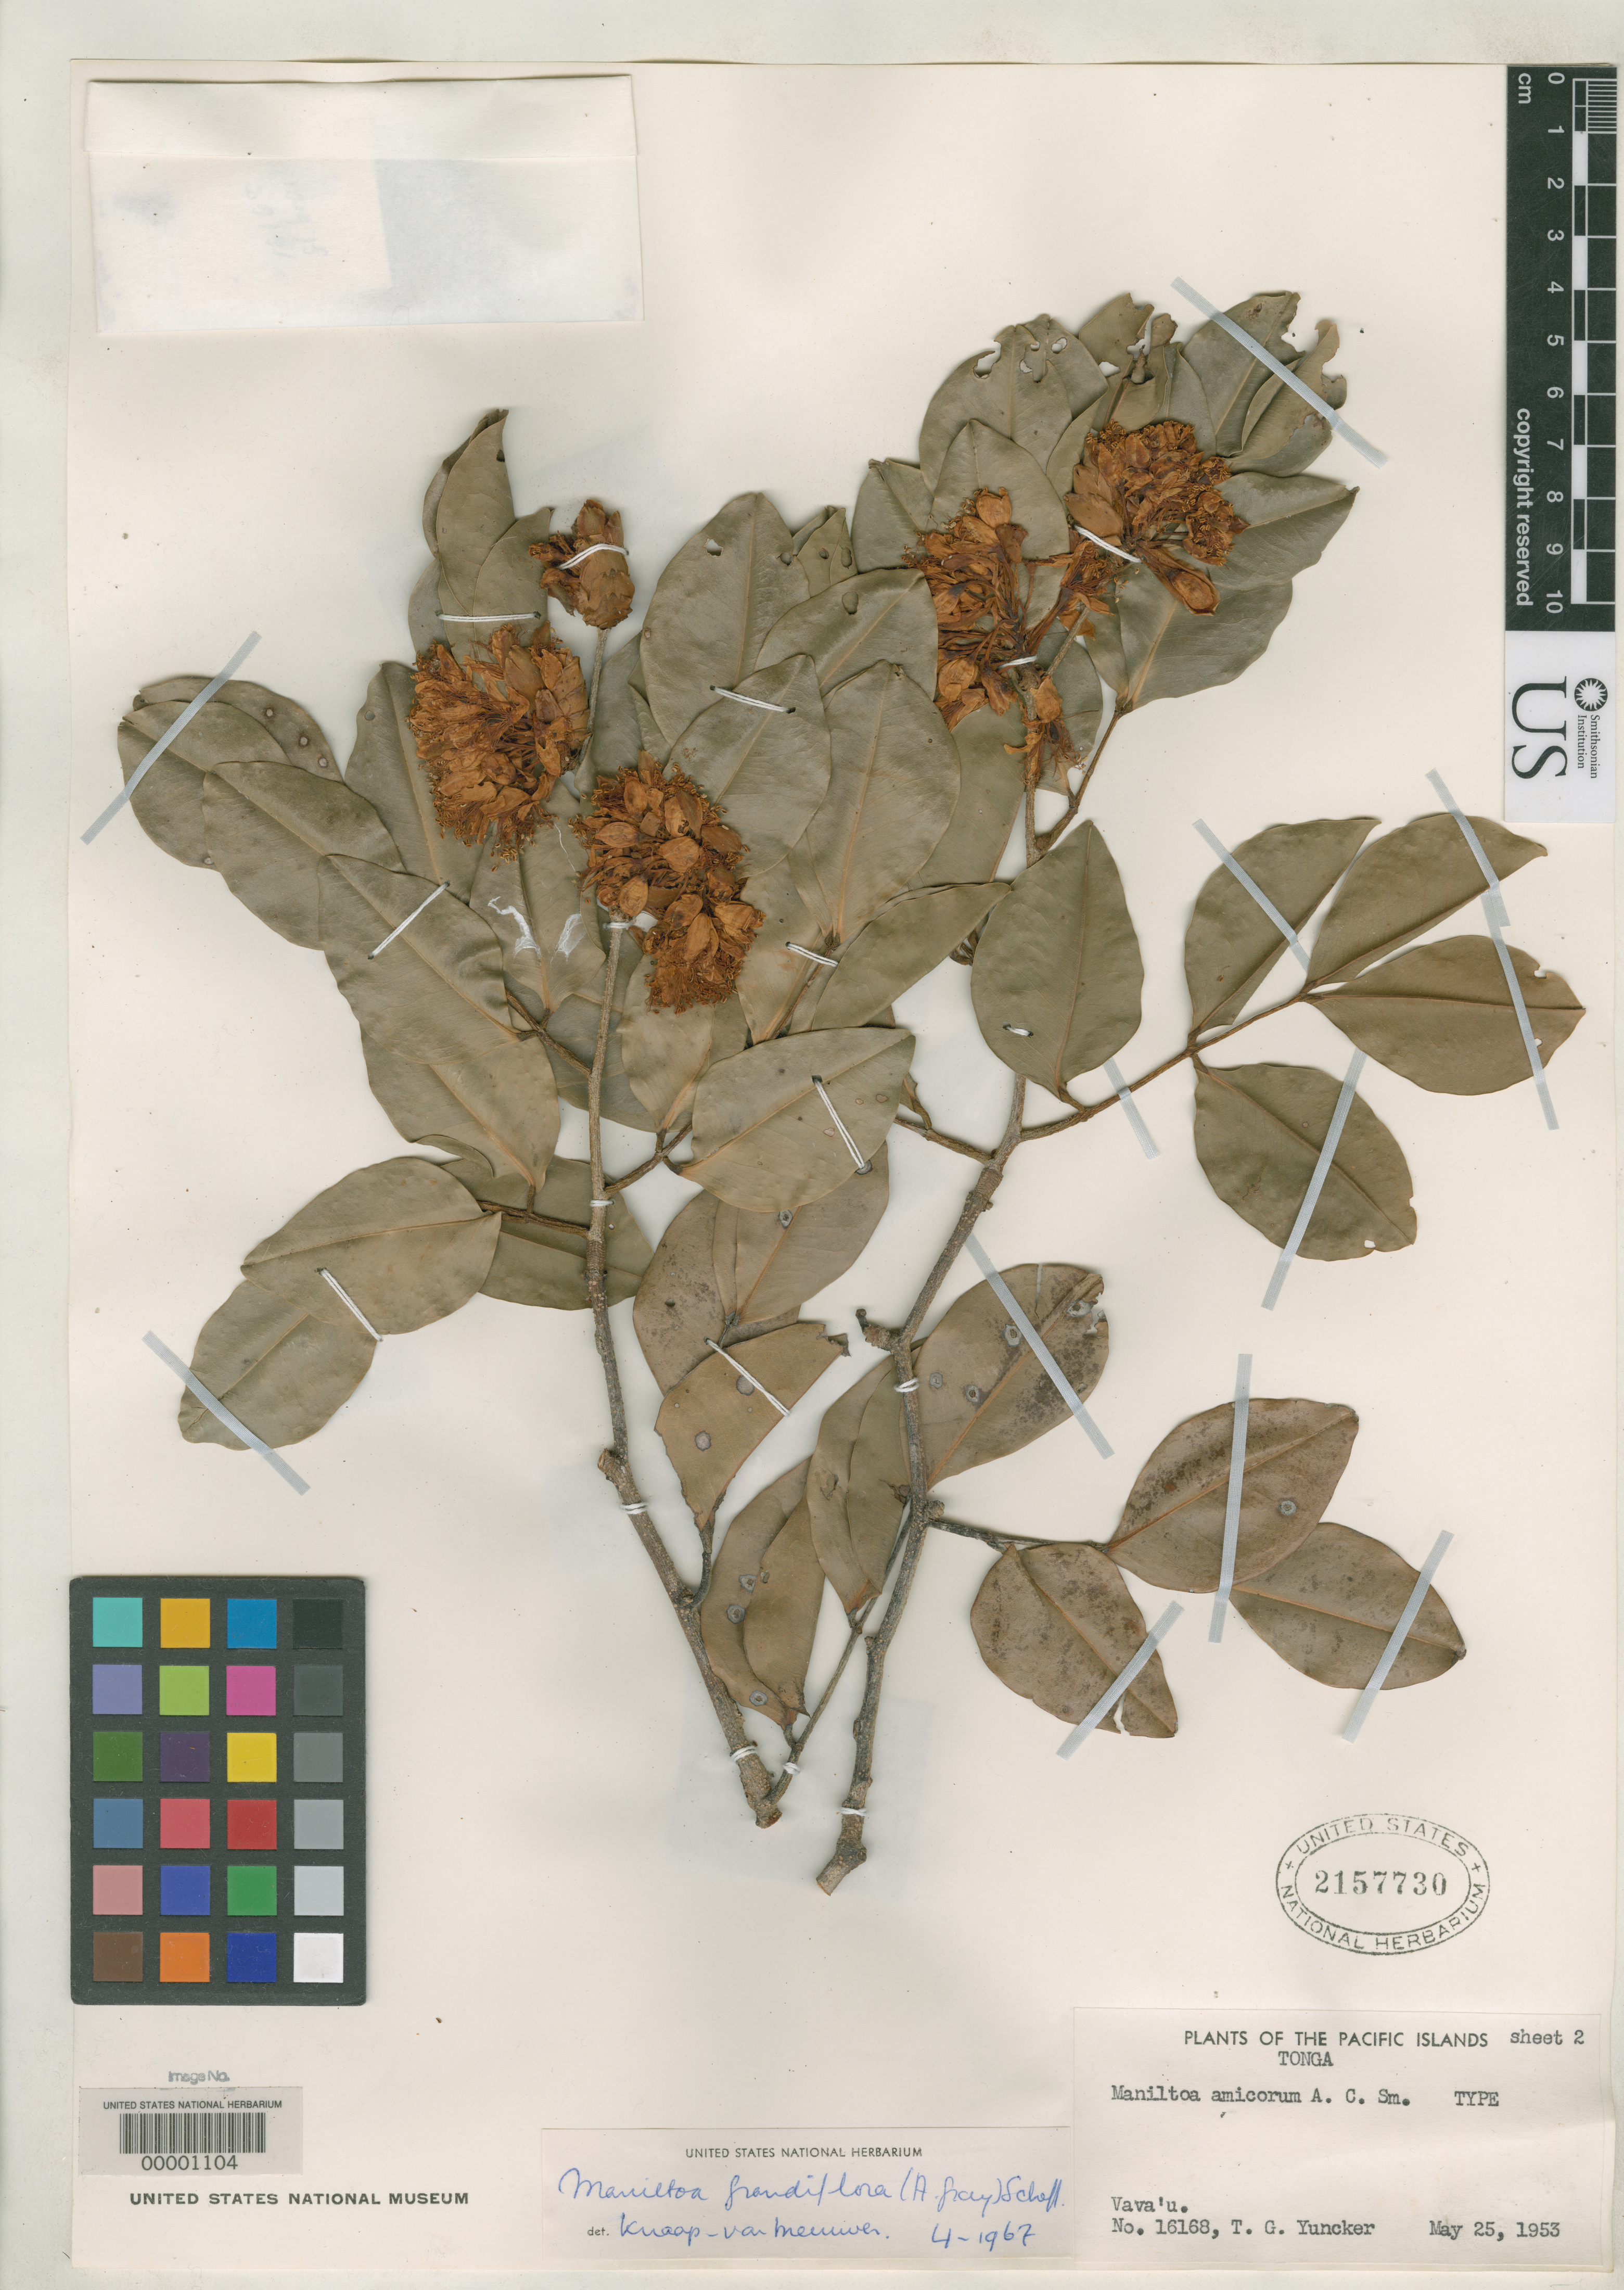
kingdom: Plantae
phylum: Tracheophyta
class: Magnoliopsida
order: Fabales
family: Fabaceae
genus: Maniltoa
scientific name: Maniltoa amicorum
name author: A.C. Sm. in Yunck.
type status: Holotype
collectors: T. G. Yuncker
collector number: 16168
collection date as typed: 25 May 1968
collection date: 1968-05-25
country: Tonga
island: Eua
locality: Eua.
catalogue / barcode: US 2157730